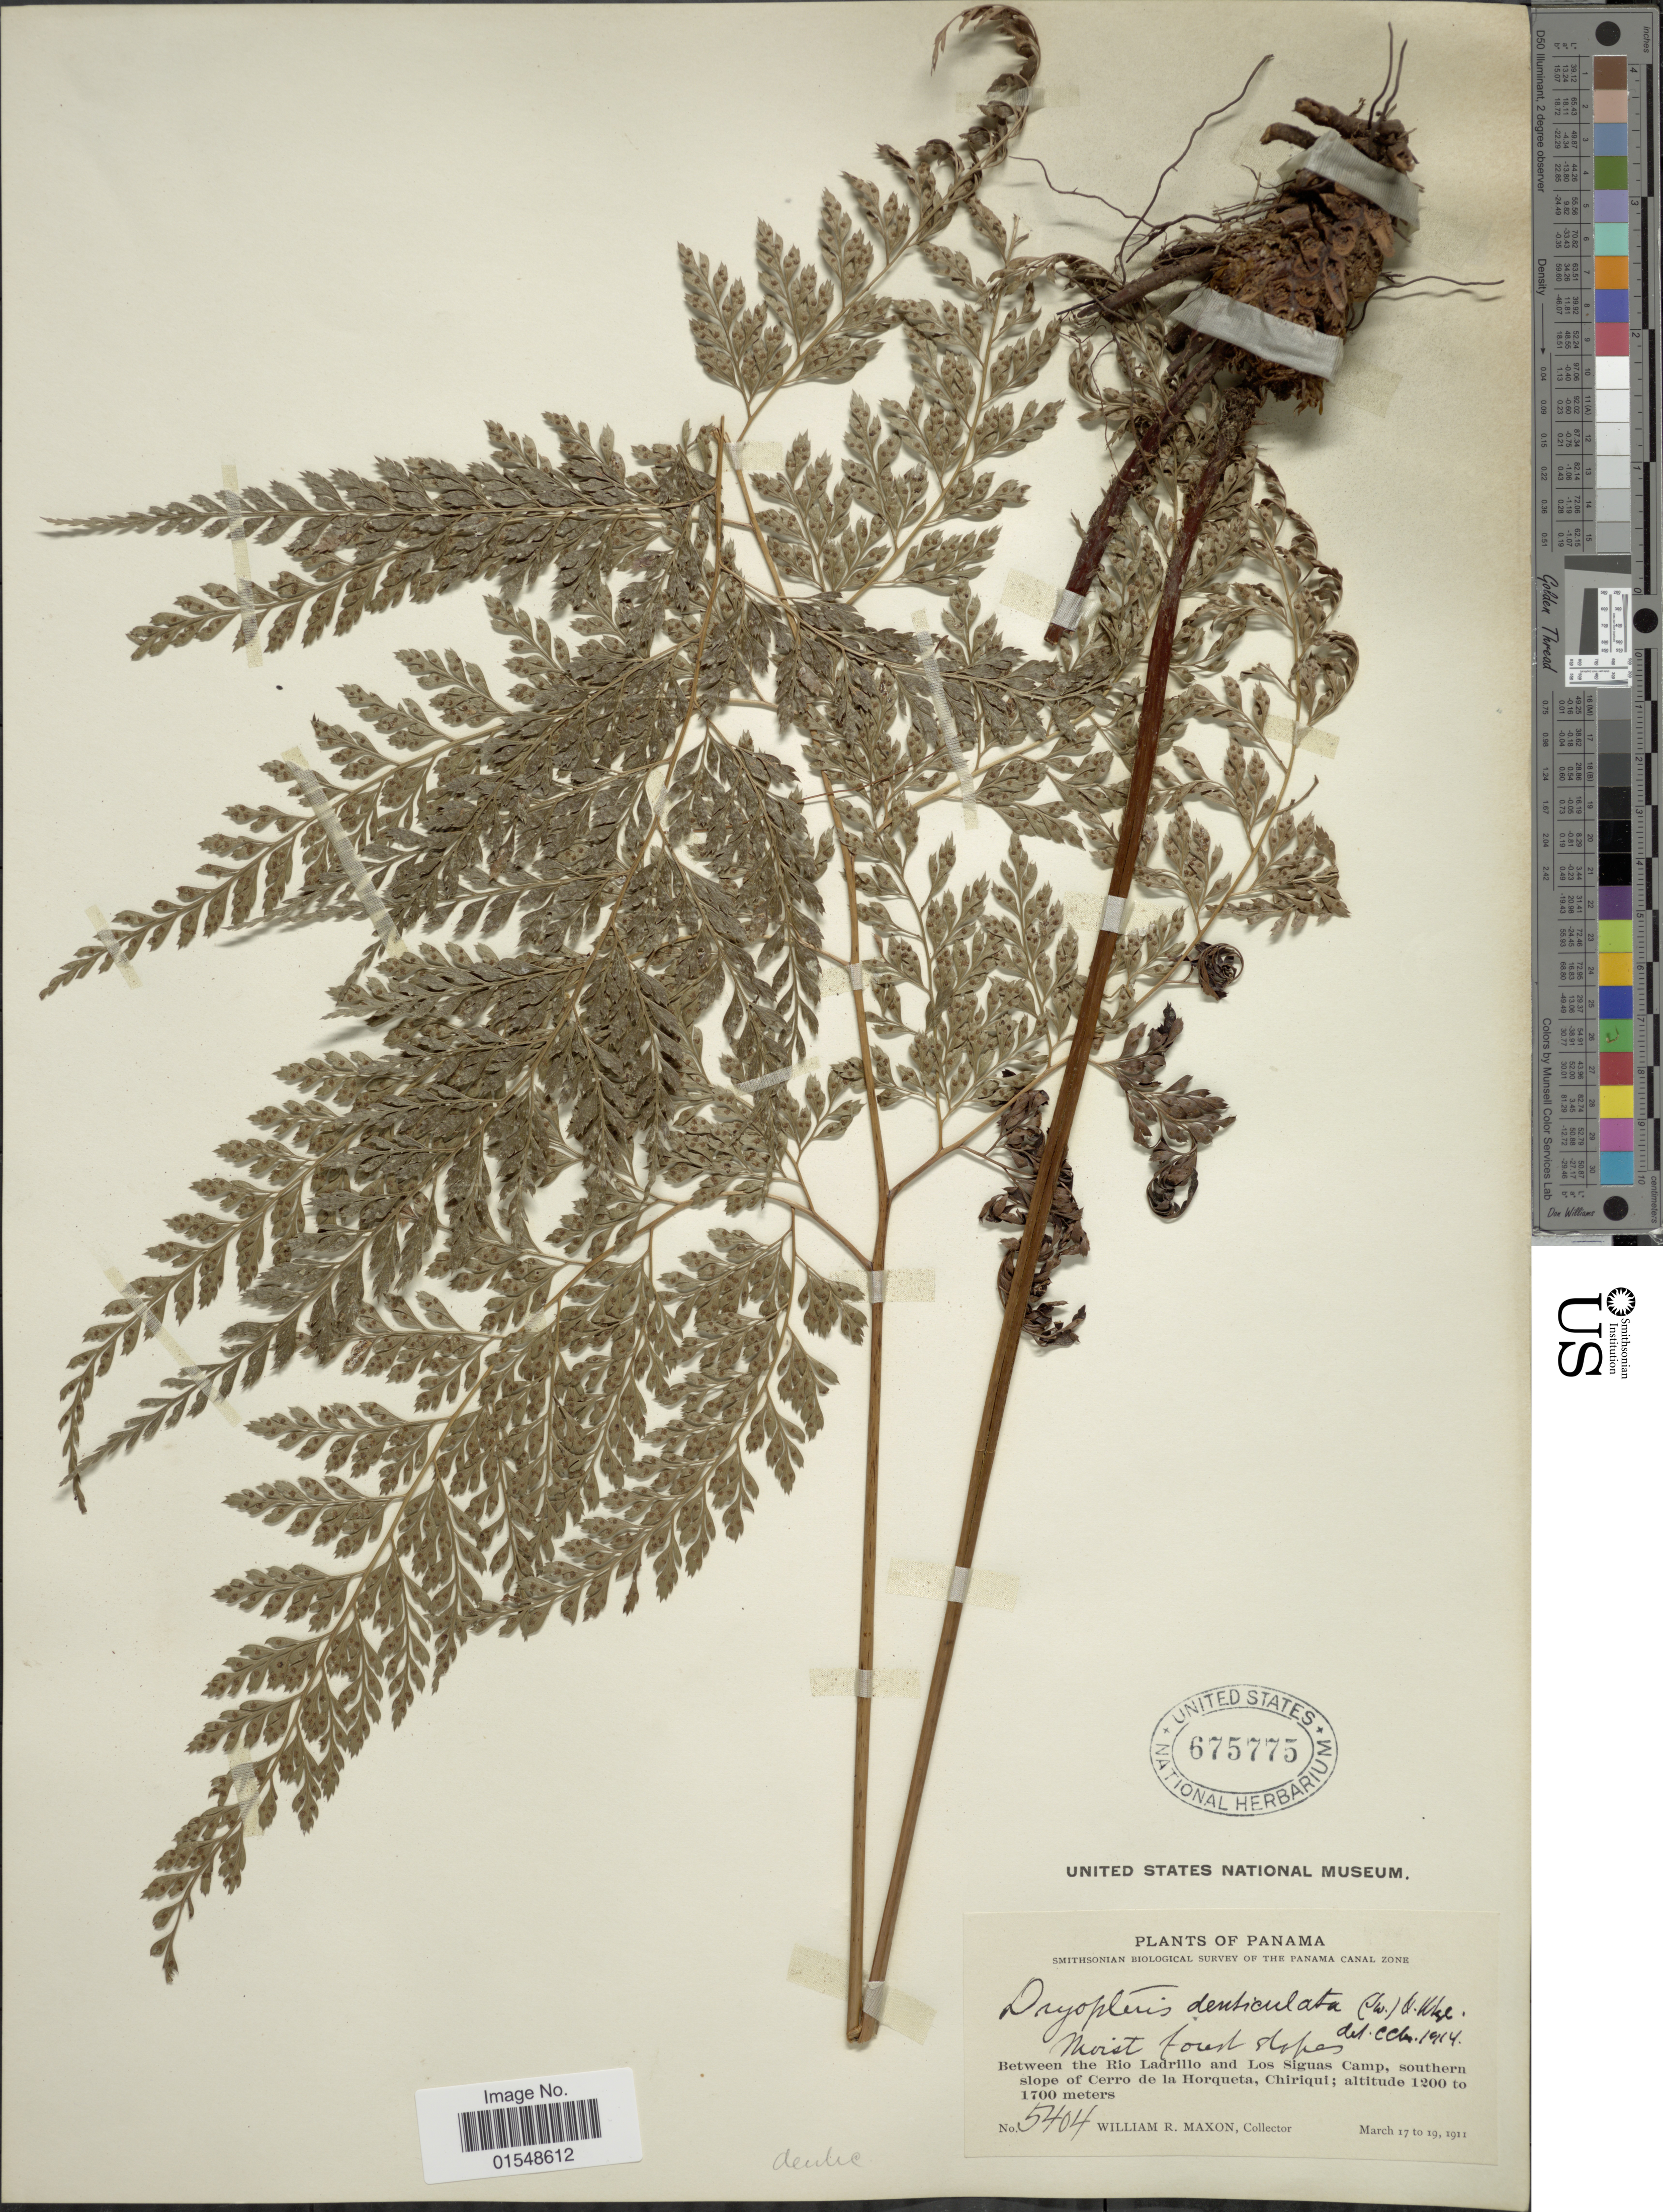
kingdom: Plantae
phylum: Tracheophyta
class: Polypodiopsida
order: Polypodiales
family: Dryopteridaceae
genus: Arachniodes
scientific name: Arachniodes denticulata var. jucunda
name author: (Fée) Lellinger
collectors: W. R. Maxon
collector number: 5404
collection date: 1911-03-17/1911-03-19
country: Panama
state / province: Chiriqui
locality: Panama Canal Zone, between the Rio Ladrillo and Los Siguas Camp, southern slope of Cerro de la Horqueta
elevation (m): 1200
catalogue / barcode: US 675775